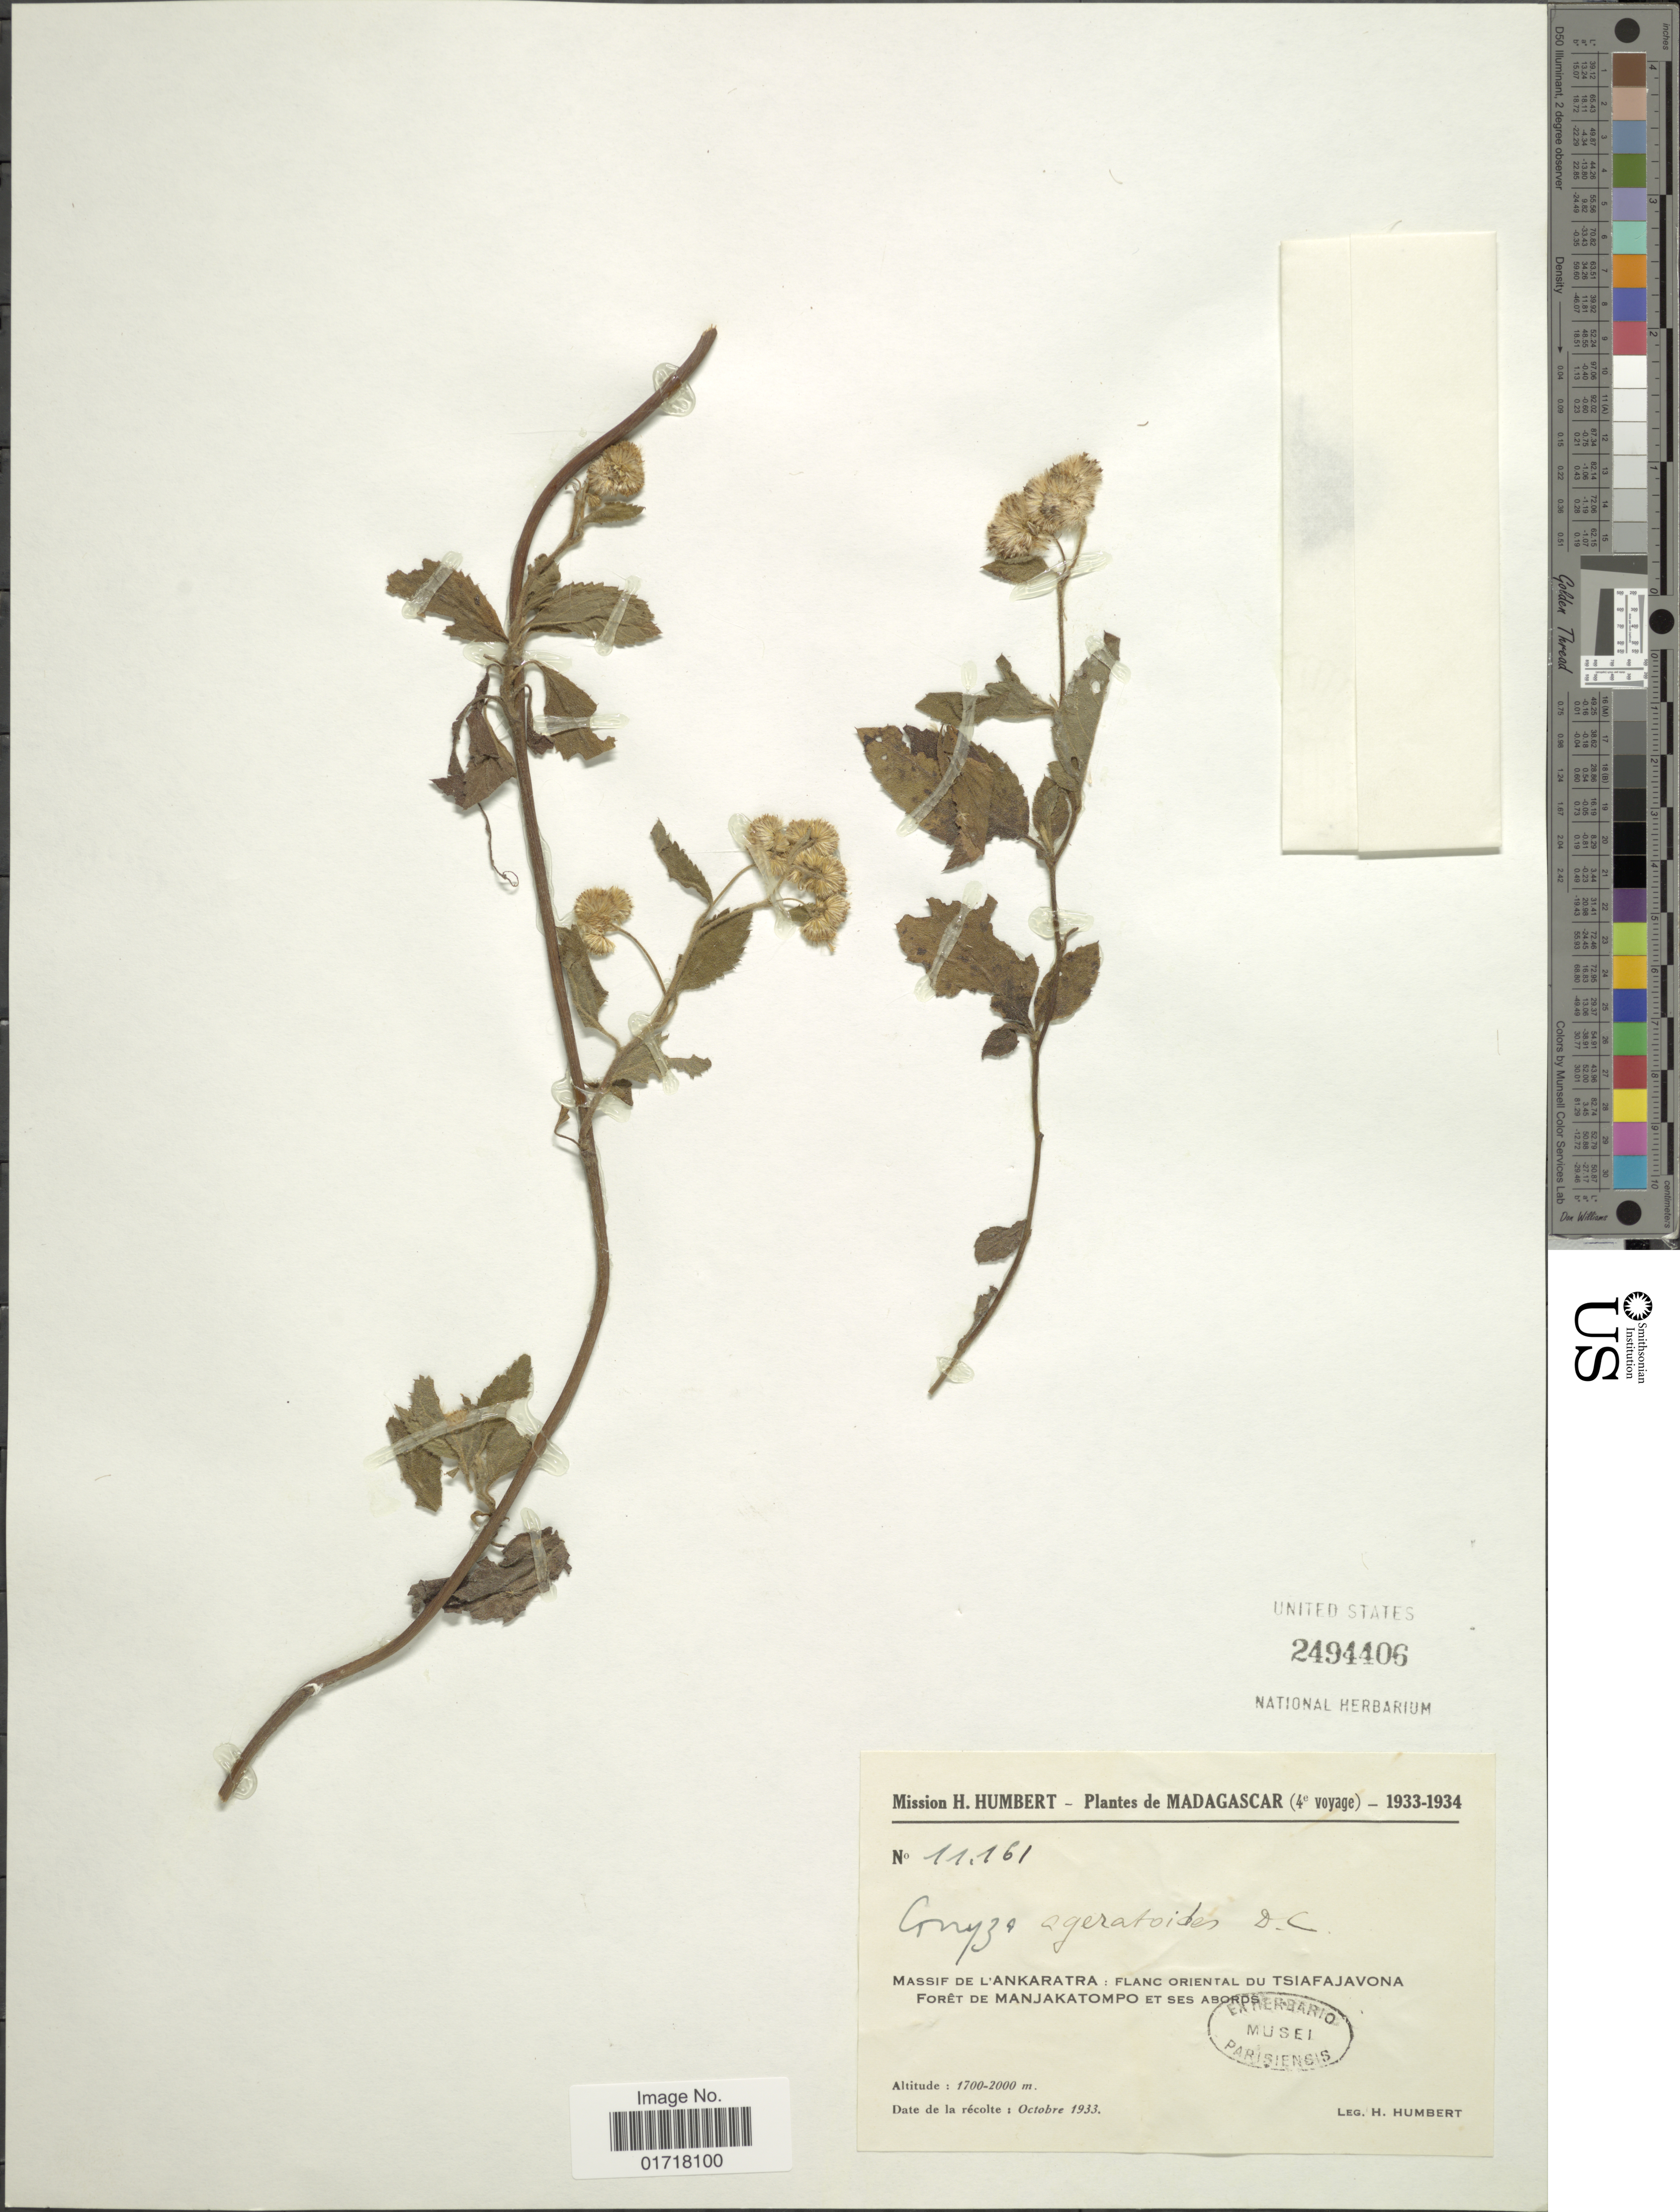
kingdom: Plantae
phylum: Tracheophyta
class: Magnoliopsida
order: Asterales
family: Asteraceae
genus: Conyza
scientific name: Conyza ageratoides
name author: DC.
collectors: H. Humbert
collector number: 11161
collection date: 1933-10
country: Madagascar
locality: Massif de L' Ankaratra: Flanc Oriental du Tsiafajavona, Foret de Manjakatompo et ses Abords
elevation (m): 1700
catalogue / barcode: US 2494406